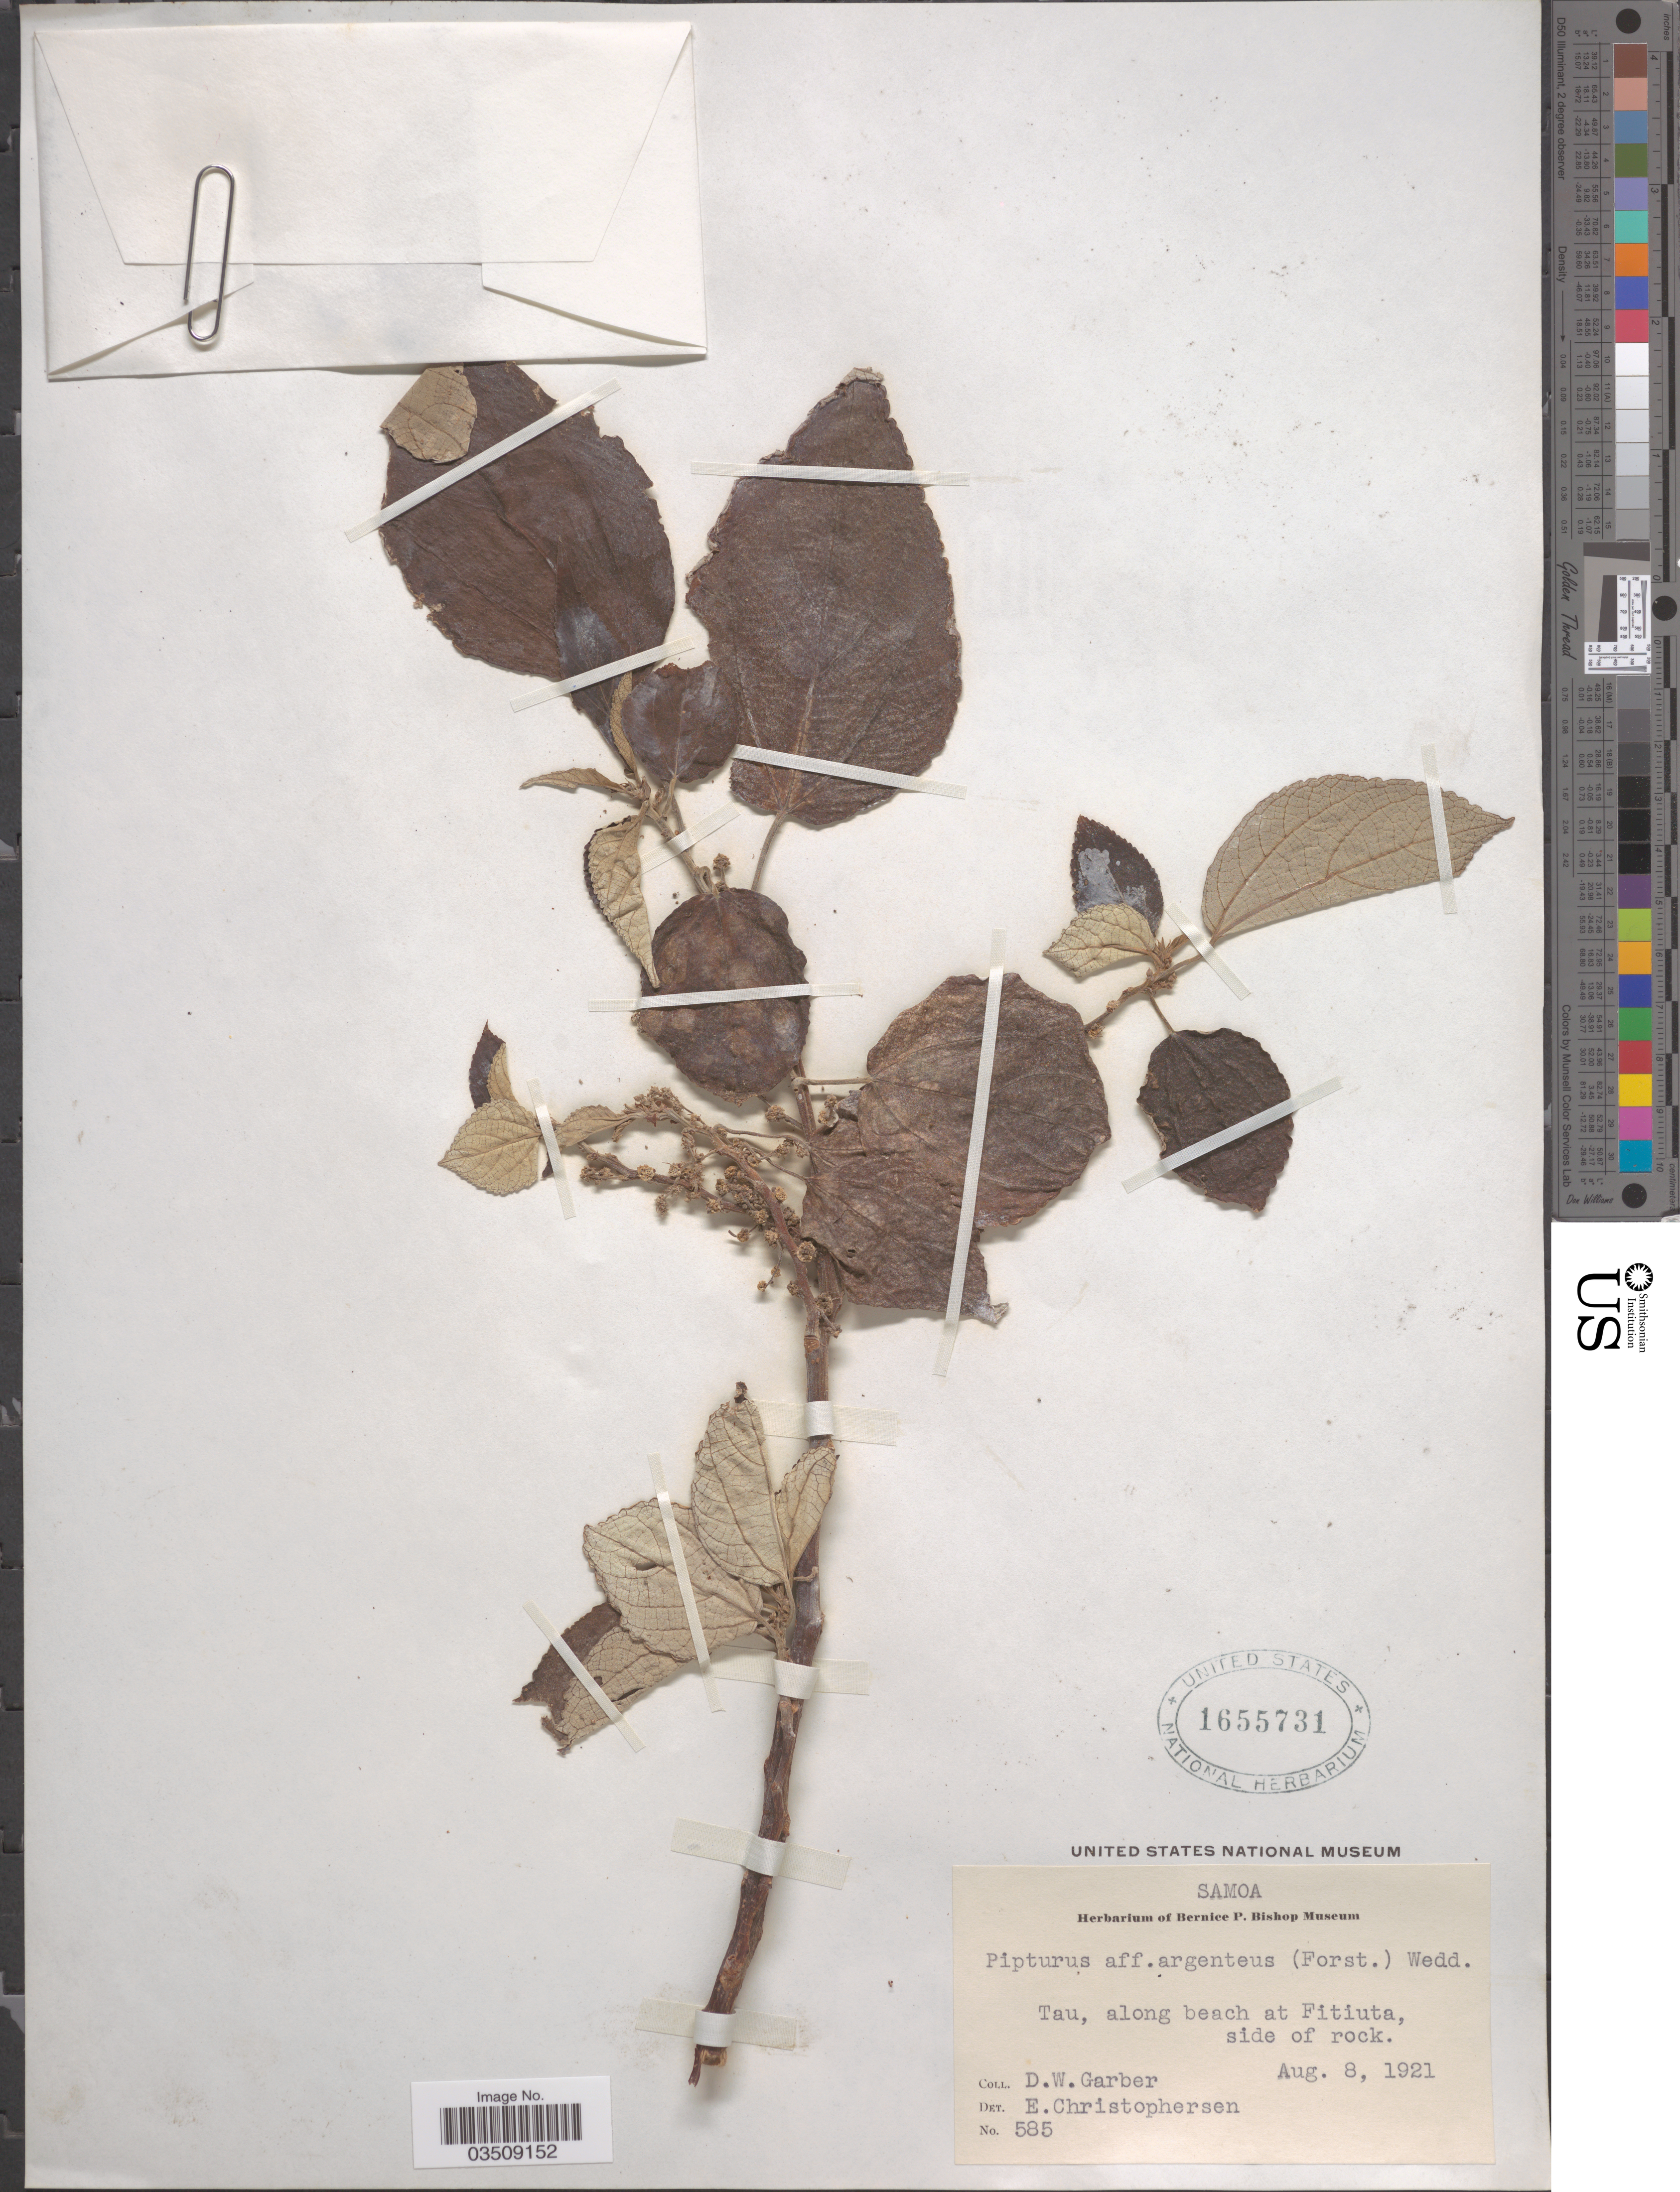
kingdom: Plantae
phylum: Tracheophyta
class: Magnoliopsida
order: Rosales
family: Urticaceae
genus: Pipturus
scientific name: Pipturus argenteus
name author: (G. Forst.) Wedd.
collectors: D. W. Garber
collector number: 585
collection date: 1921-08-08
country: American Samoa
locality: Samoa. Tau, along beach at Fitiuta, side of rock.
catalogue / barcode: US 1655731